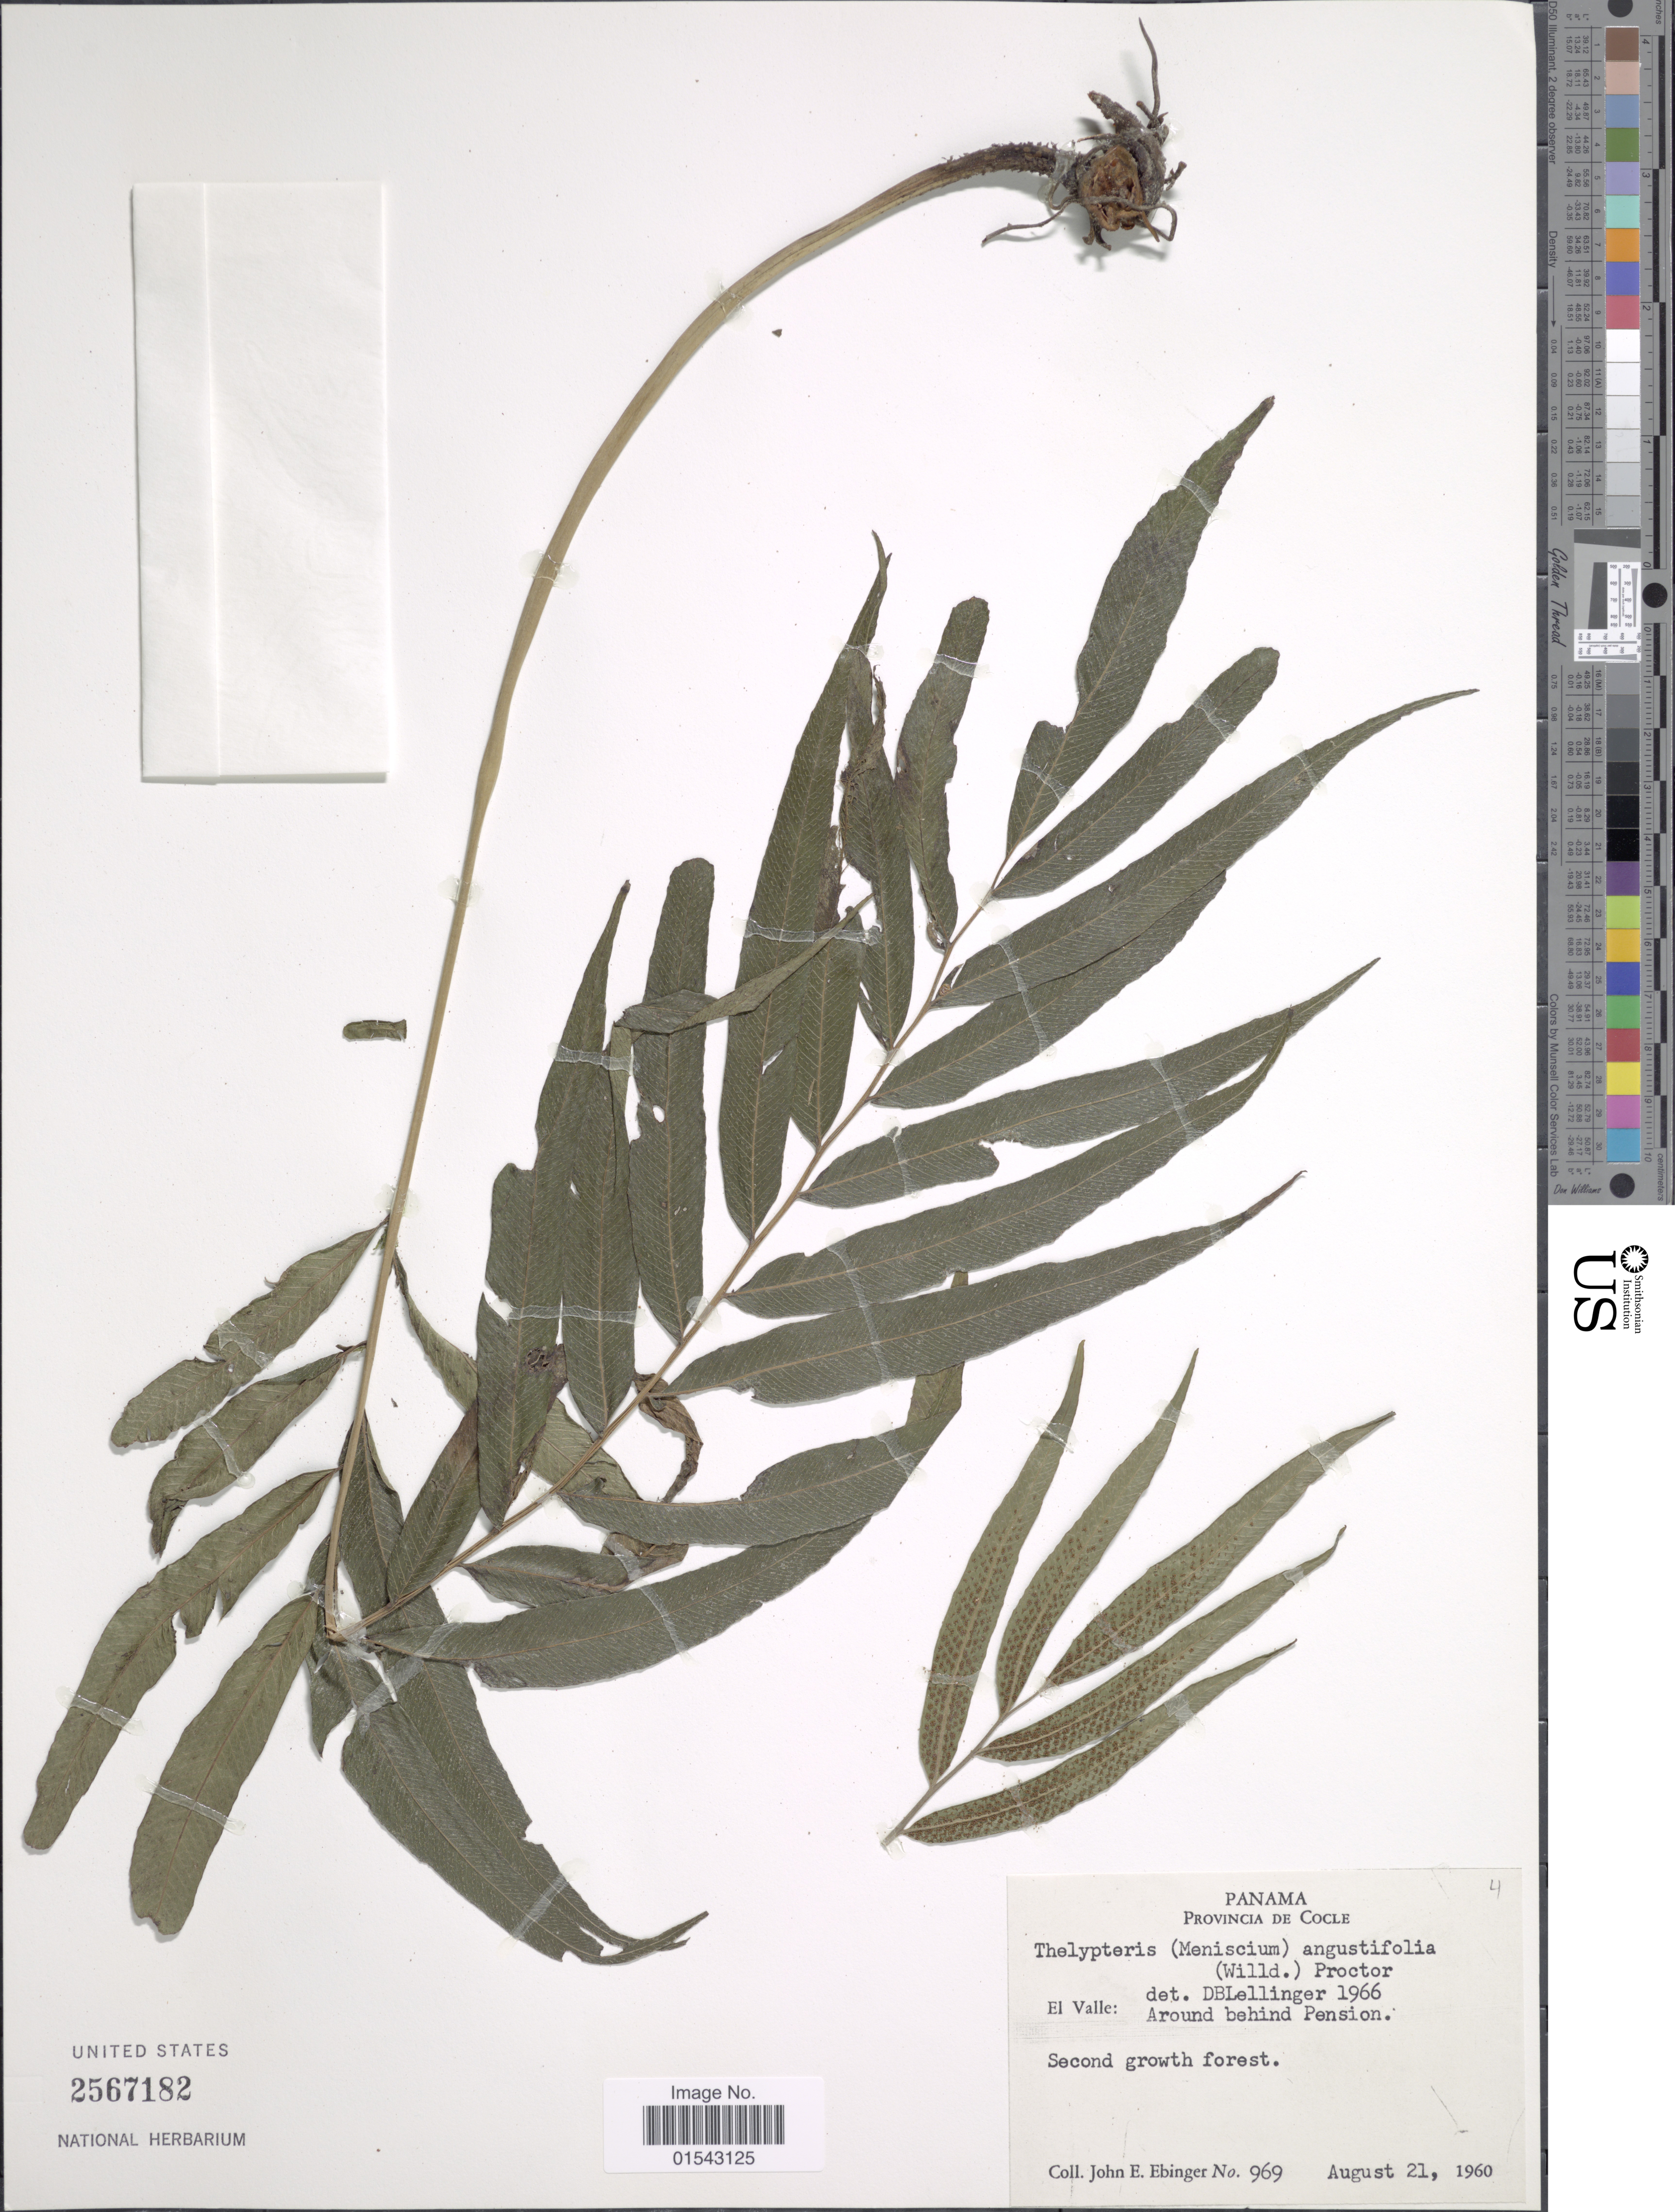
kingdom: Plantae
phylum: Tracheophyta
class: Polypodiopsida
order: Polypodiales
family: Thelypteridaceae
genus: Meniscium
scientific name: Meniscium angustifolium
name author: Willd.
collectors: J. Ebinger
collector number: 969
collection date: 1960-08-21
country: Panama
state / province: Coclé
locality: Panama, Provincia de Cocle, El Valle: around behind Pension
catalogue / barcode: US 2567182